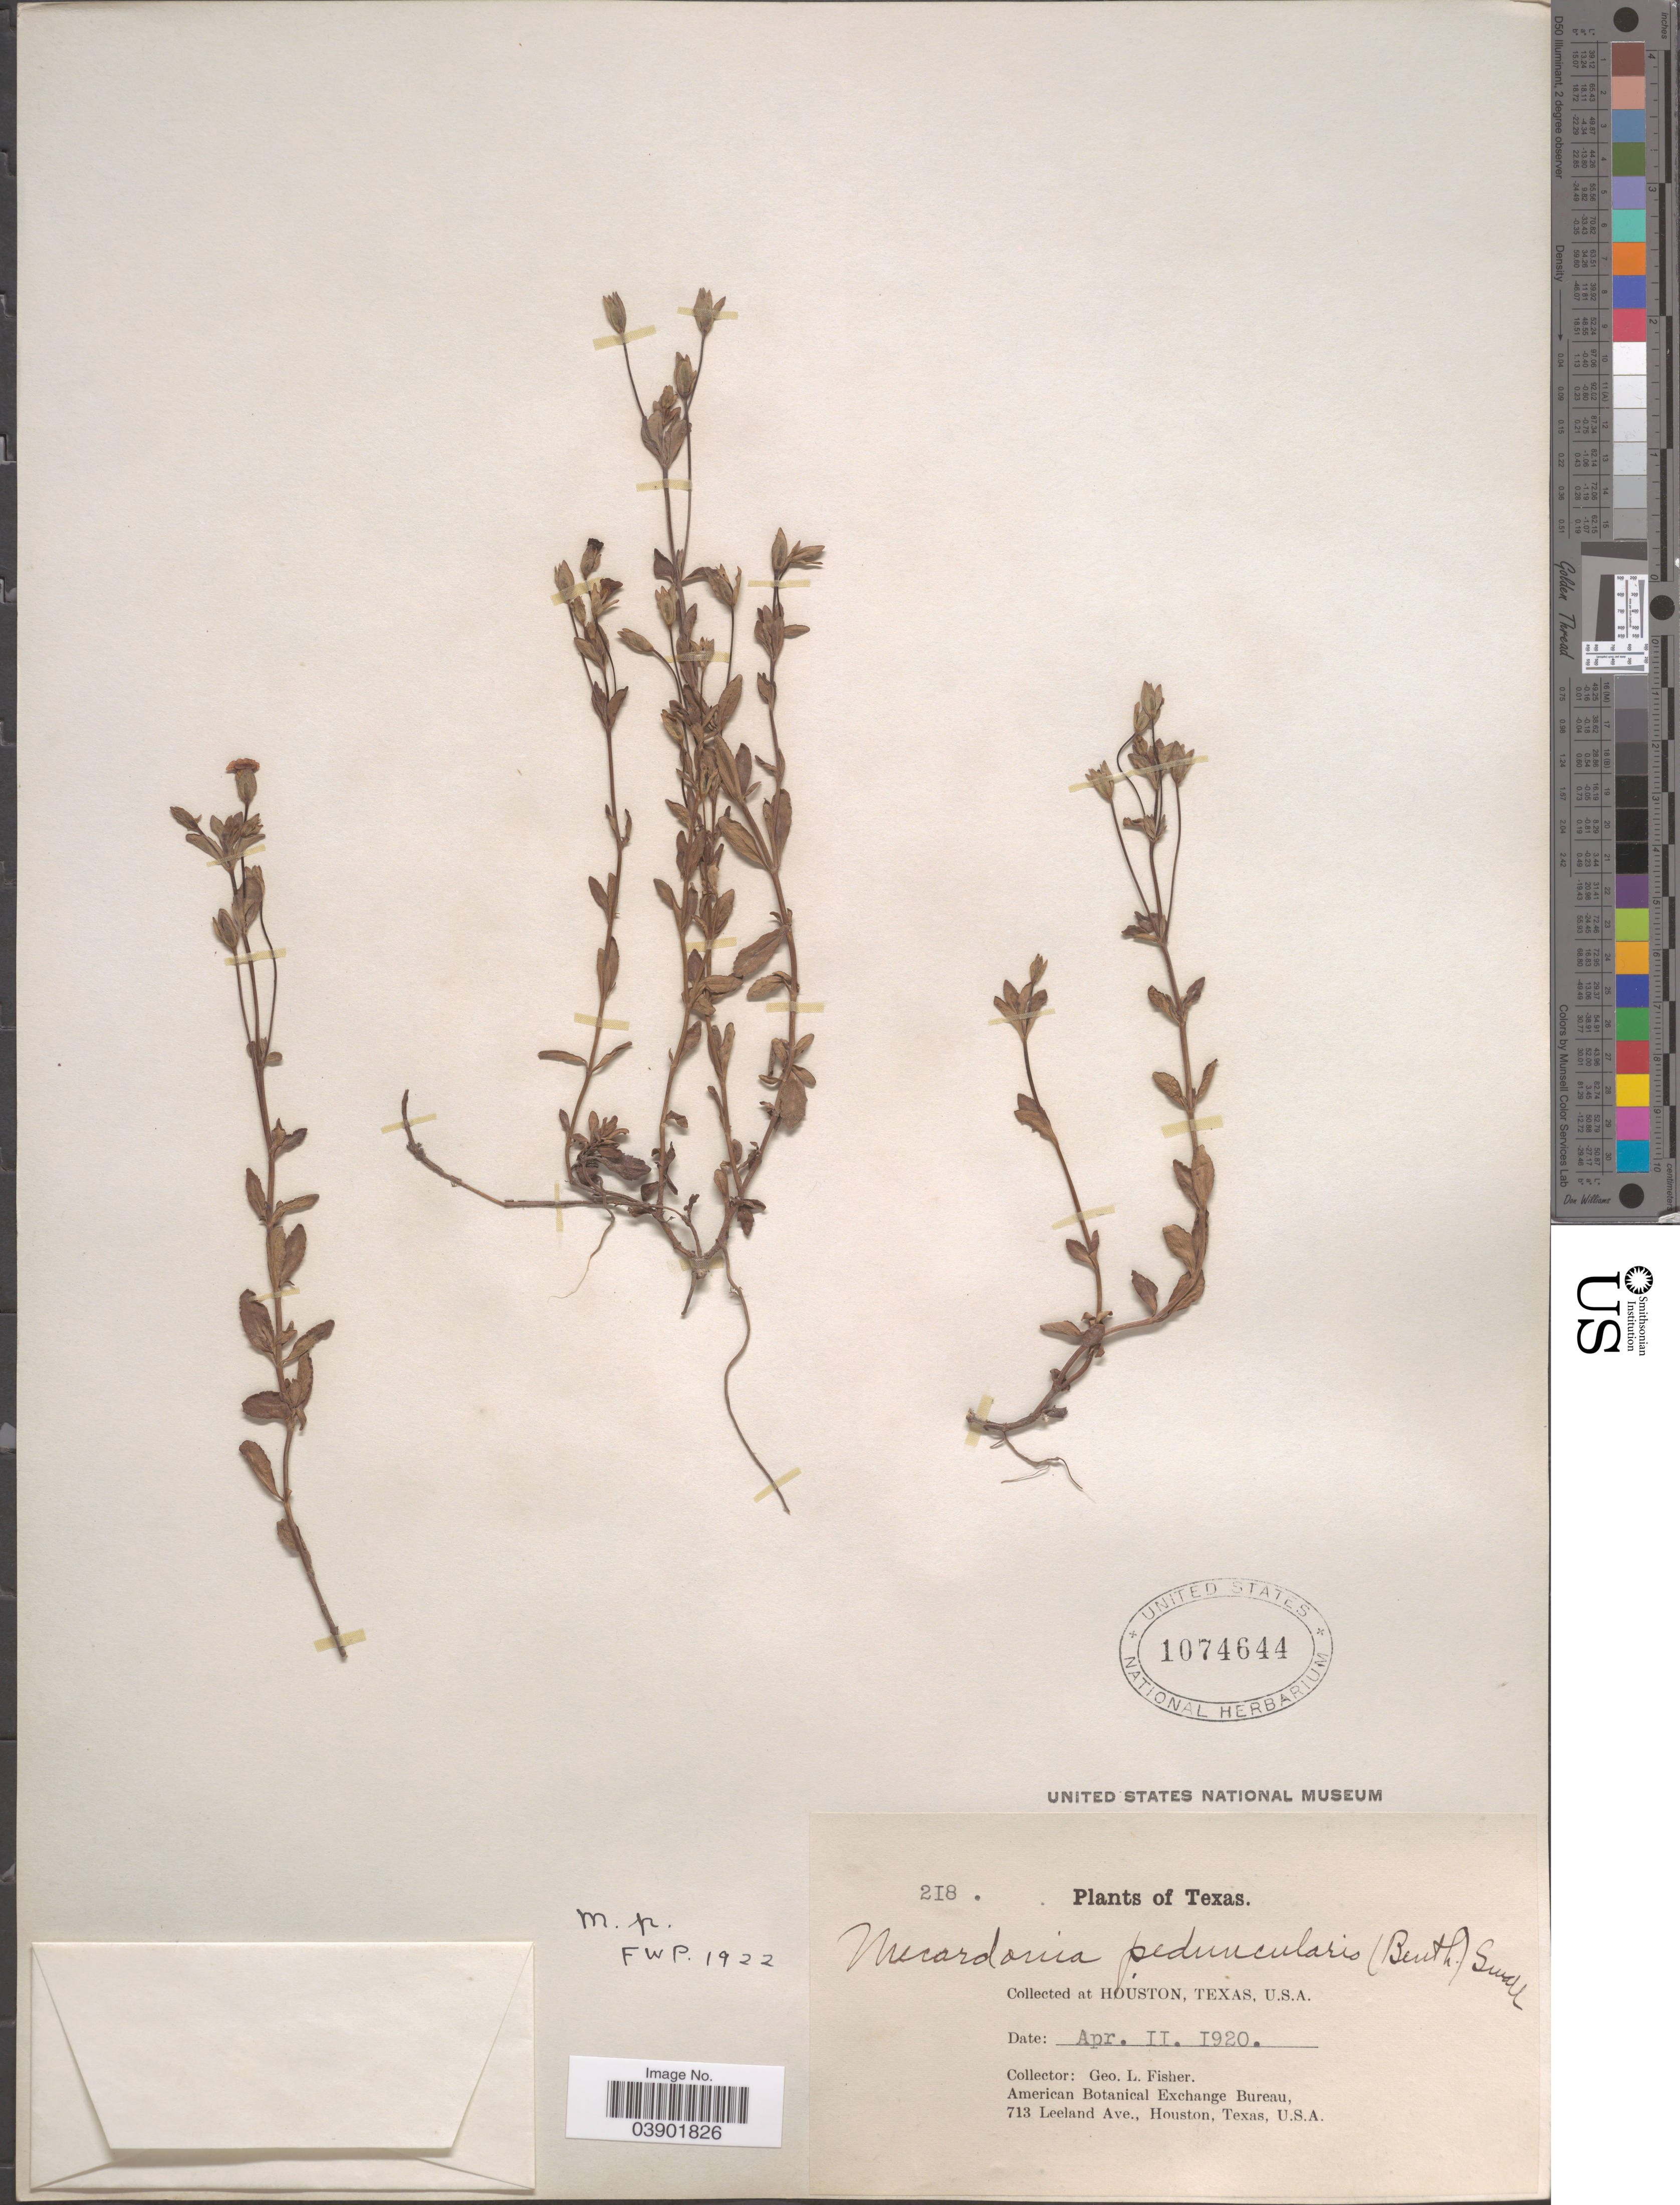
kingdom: Plantae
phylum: Tracheophyta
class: Magnoliopsida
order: Lamiales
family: Plantaginaceae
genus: Bacopa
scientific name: Bacopa procumbens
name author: (Mill.) Greenm.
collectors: G. L. Fisher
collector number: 218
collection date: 1920-04-11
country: United States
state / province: Texas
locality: Houston.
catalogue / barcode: US 1074644